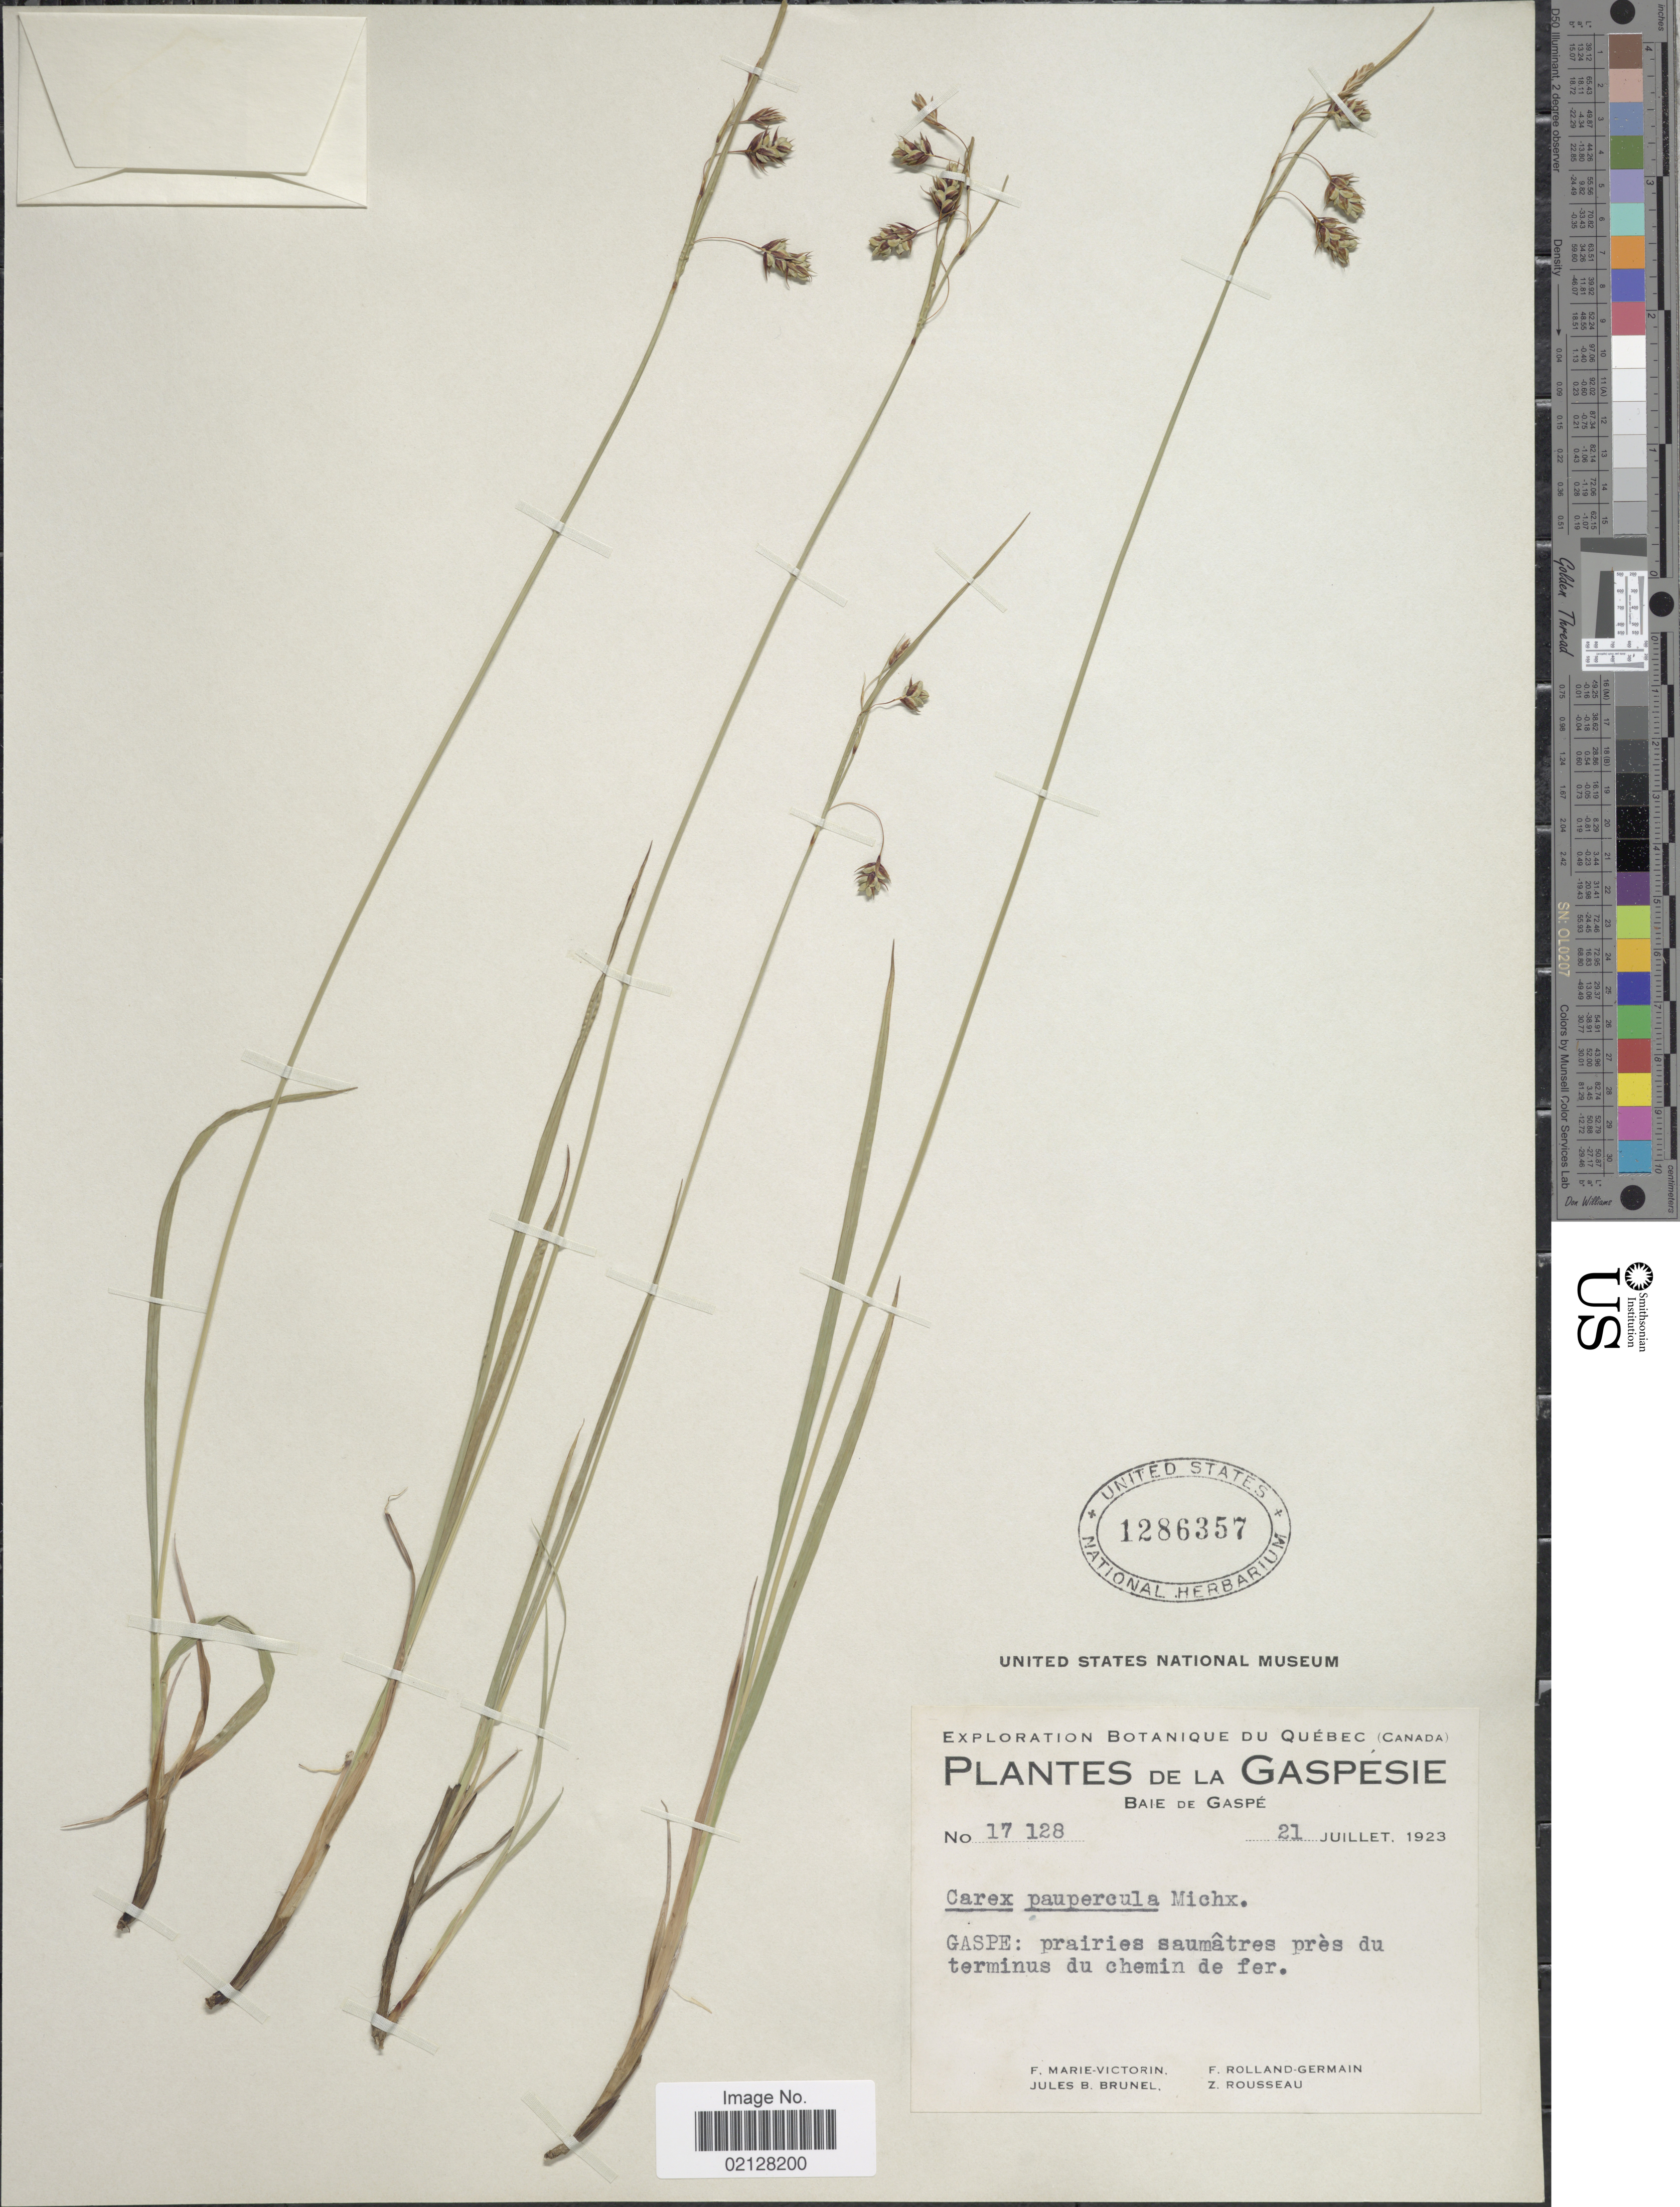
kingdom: Plantae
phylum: Tracheophyta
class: Liliopsida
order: Poales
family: Cyperaceae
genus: Carex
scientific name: Carex magellanica subsp. irrigua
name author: (Wahlenb.) Hiitonen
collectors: F. Marie-Victorin, Rolland-Germain, J. Brunel & Z. Rousseau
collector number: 17128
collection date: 1923-07-21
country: Canada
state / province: Quebec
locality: Gaspesie. Baie de Gaspe. Gaspe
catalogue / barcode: US 1286357